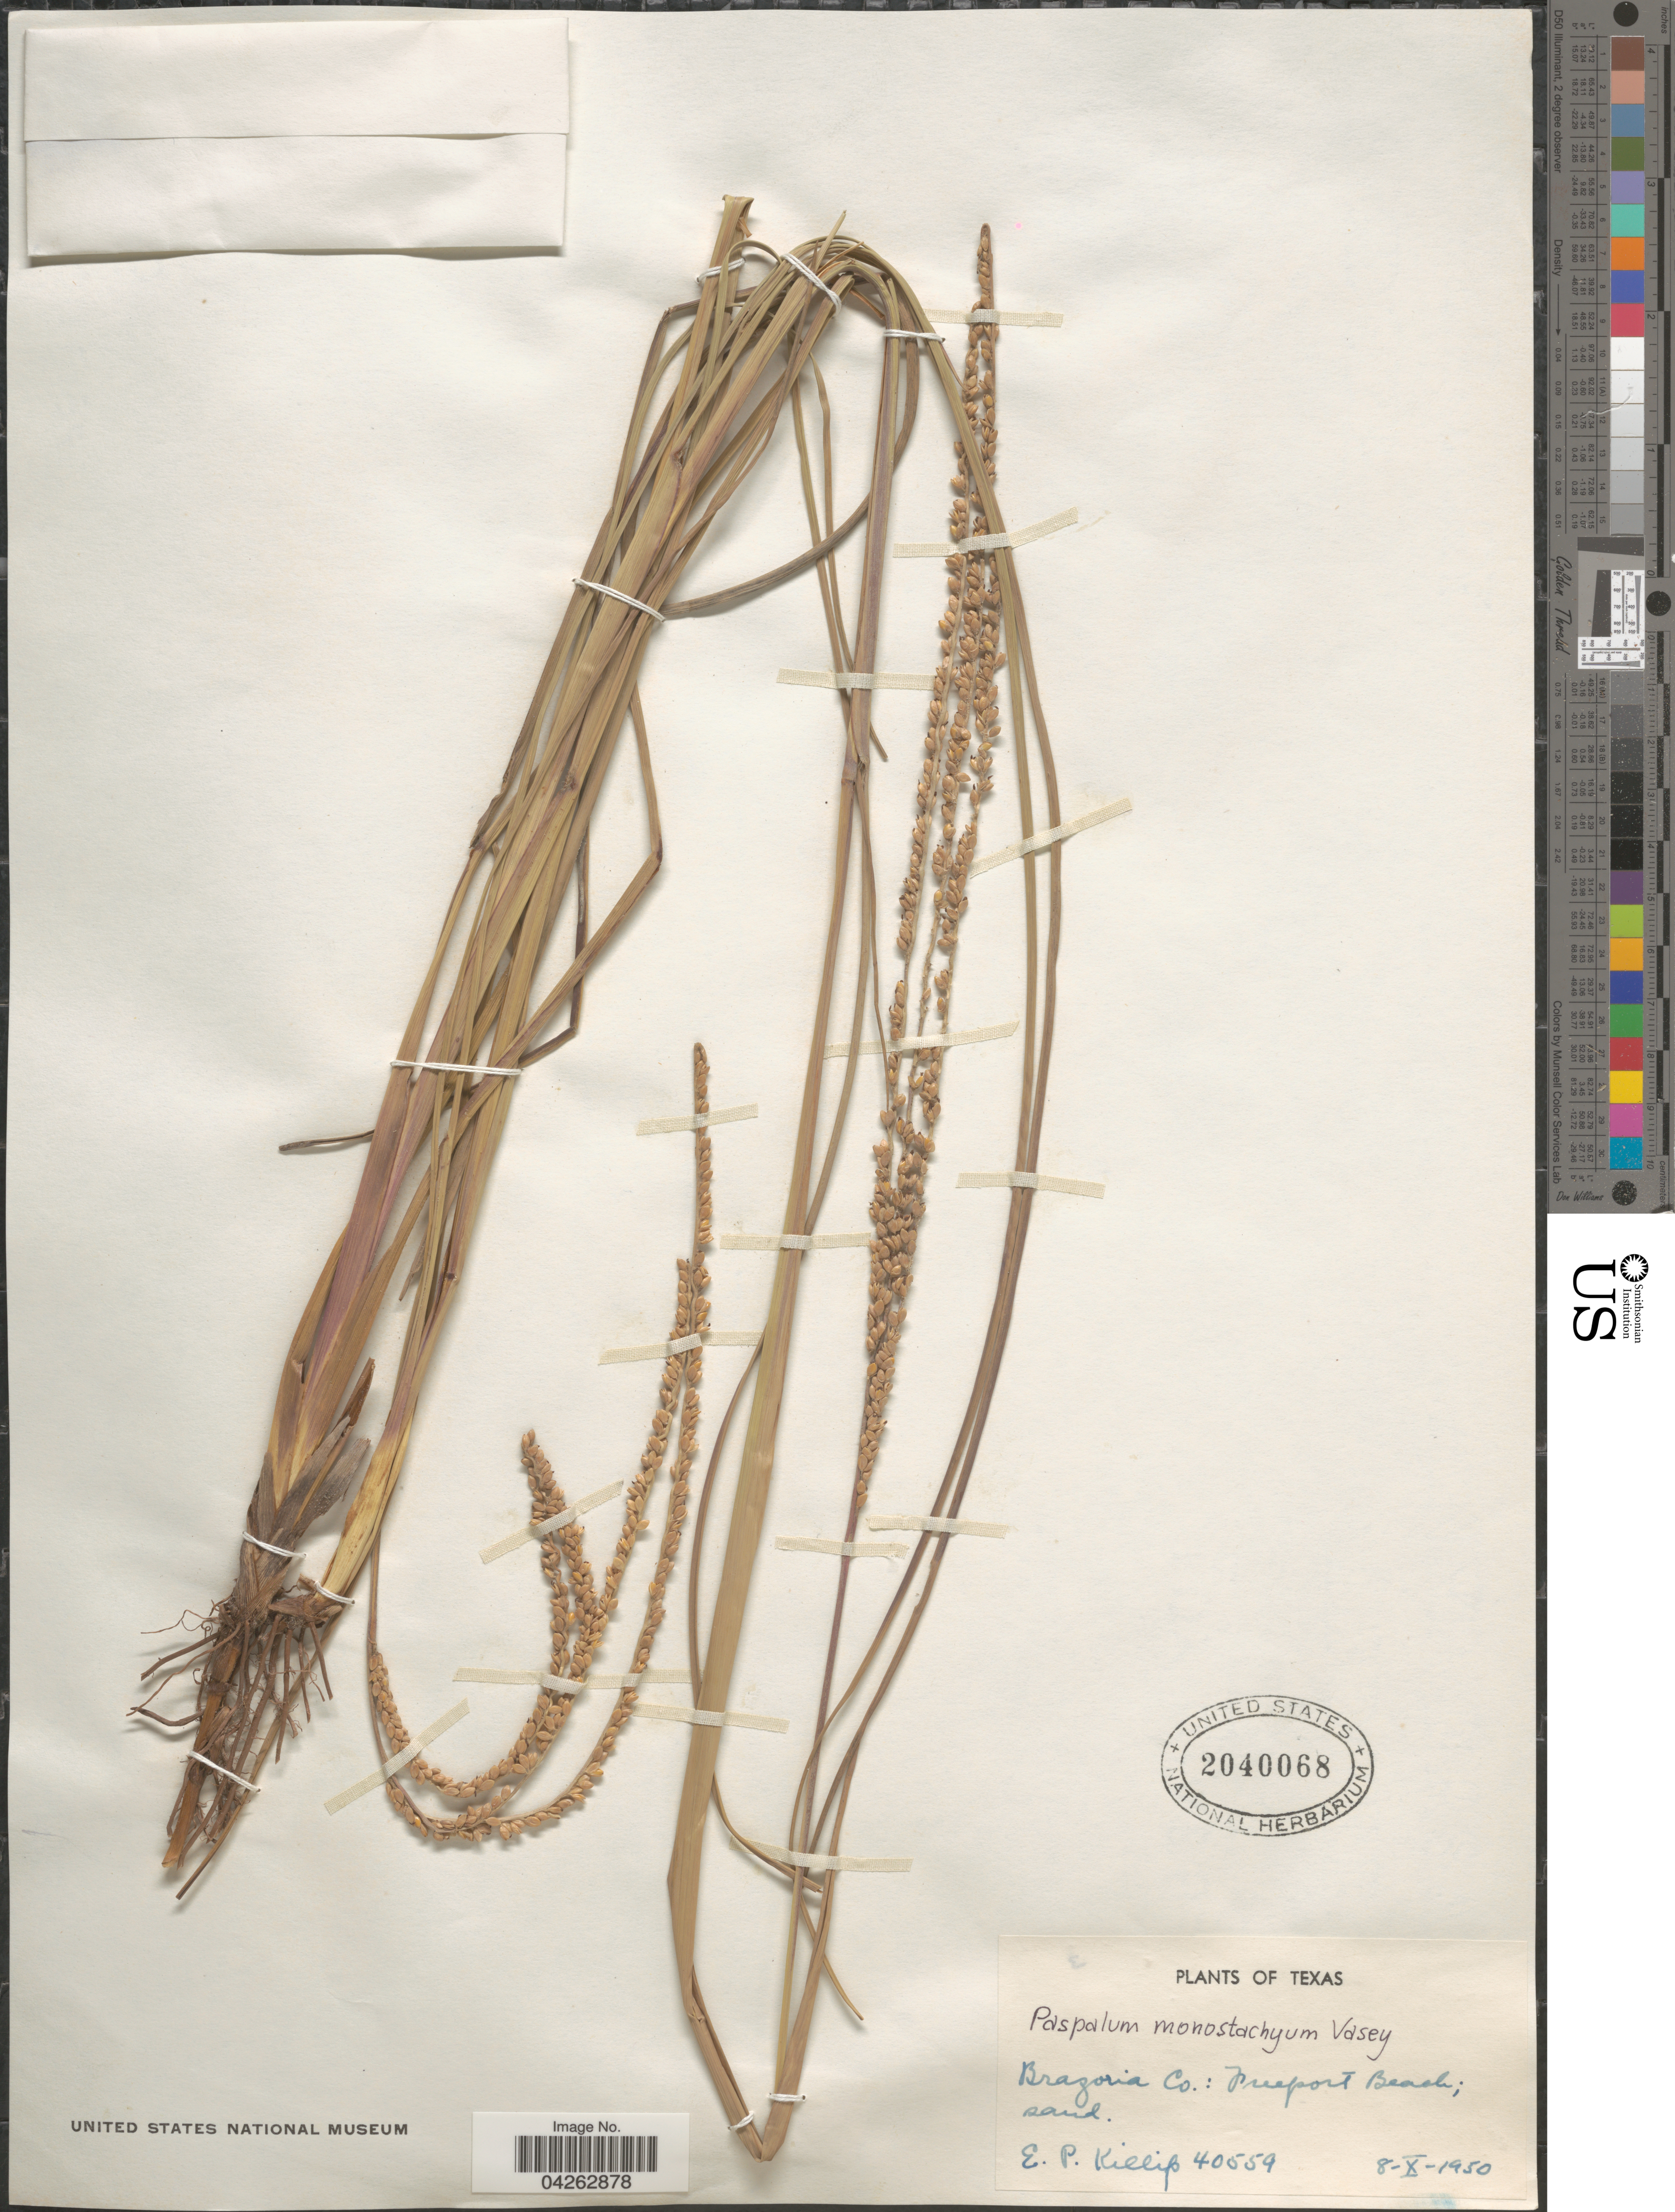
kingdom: Plantae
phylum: Tracheophyta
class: Liliopsida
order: Poales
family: Poaceae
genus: Paspalum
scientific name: Paspalum monostachyum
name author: Vasey ex Chapm.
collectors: E. P. Killip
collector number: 40559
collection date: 1950-10-08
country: United States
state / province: Texas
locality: Brazoria Co.: Freeport Beach.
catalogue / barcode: US 2040068